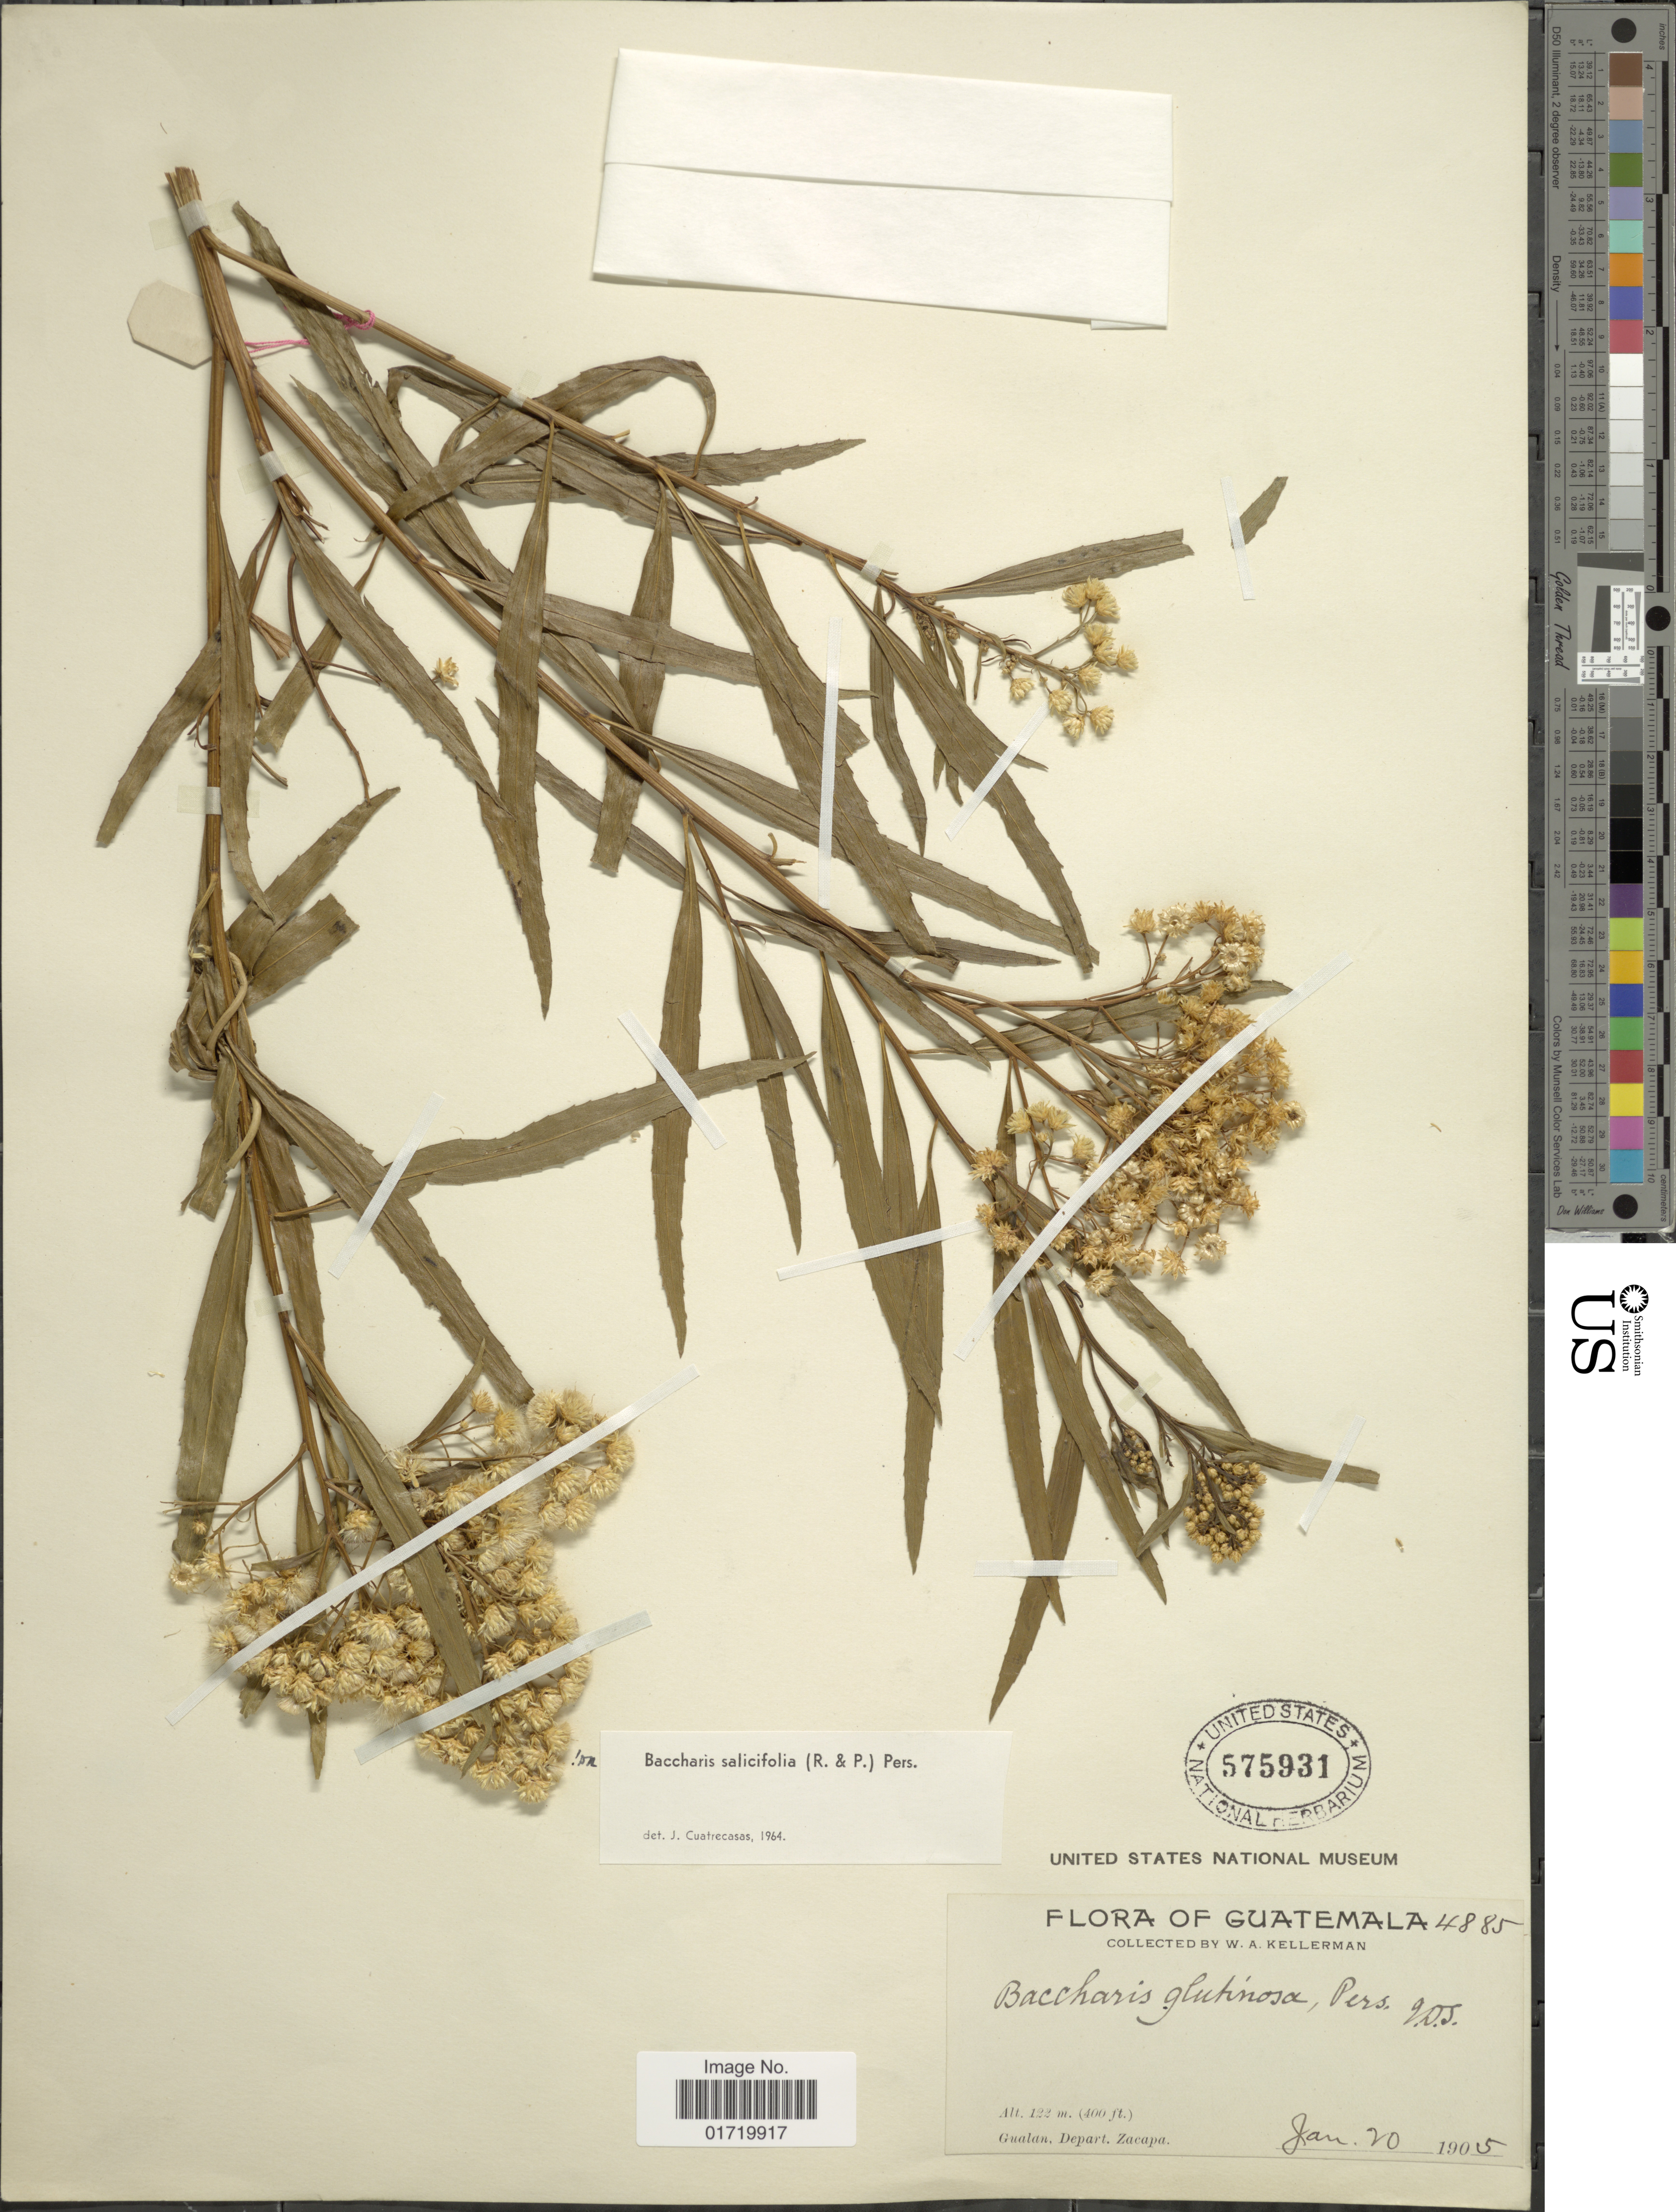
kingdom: Plantae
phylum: Tracheophyta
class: Magnoliopsida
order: Asterales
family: Asteraceae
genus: Baccharis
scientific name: Baccharis salicifolia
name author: (Ruiz & Pav.) Pers.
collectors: W. Kellerman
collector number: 4885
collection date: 1905-01-20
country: Guatemala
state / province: Zacapa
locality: Gualan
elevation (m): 122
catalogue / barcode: US 575931